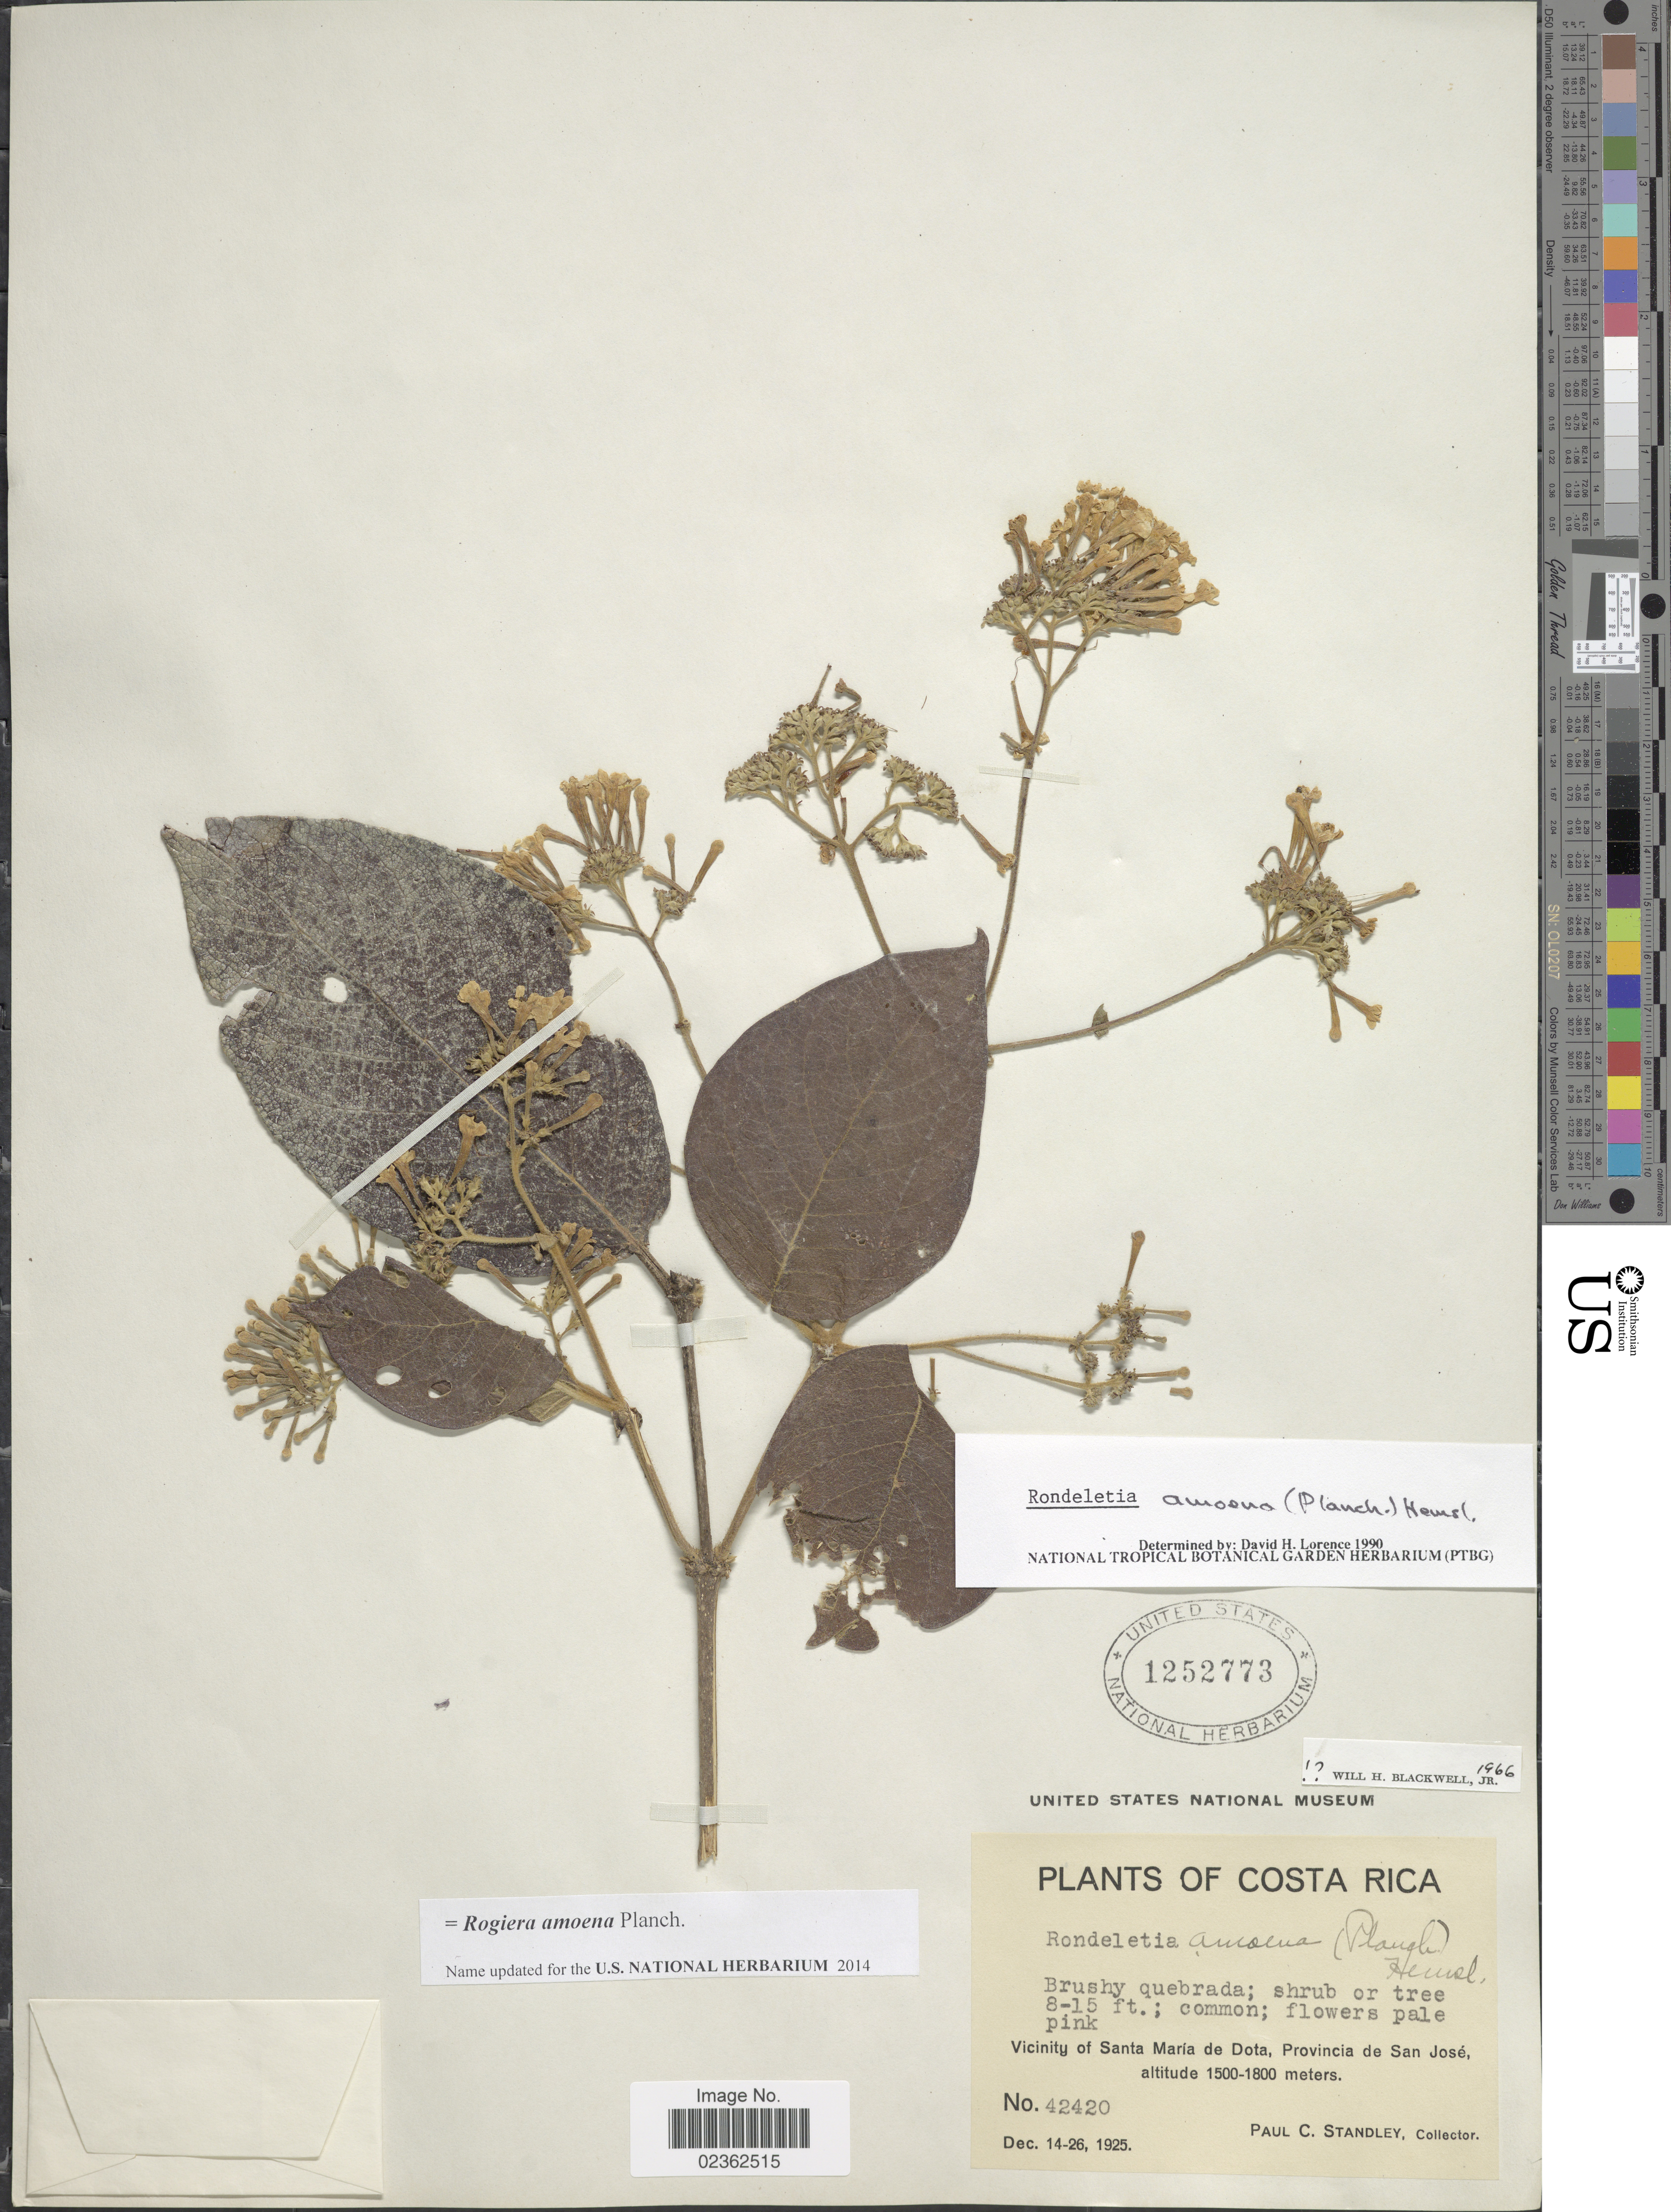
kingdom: Plantae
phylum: Tracheophyta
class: Magnoliopsida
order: Gentianales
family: Rubiaceae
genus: Rogiera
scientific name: Rogiera amoena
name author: Planch.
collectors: P. C. Standley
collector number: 42420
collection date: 1925-12-14/1925-12-26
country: Costa Rica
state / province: San José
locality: Vicinity of Santa Maria de Dota.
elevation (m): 1500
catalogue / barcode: US 1252773